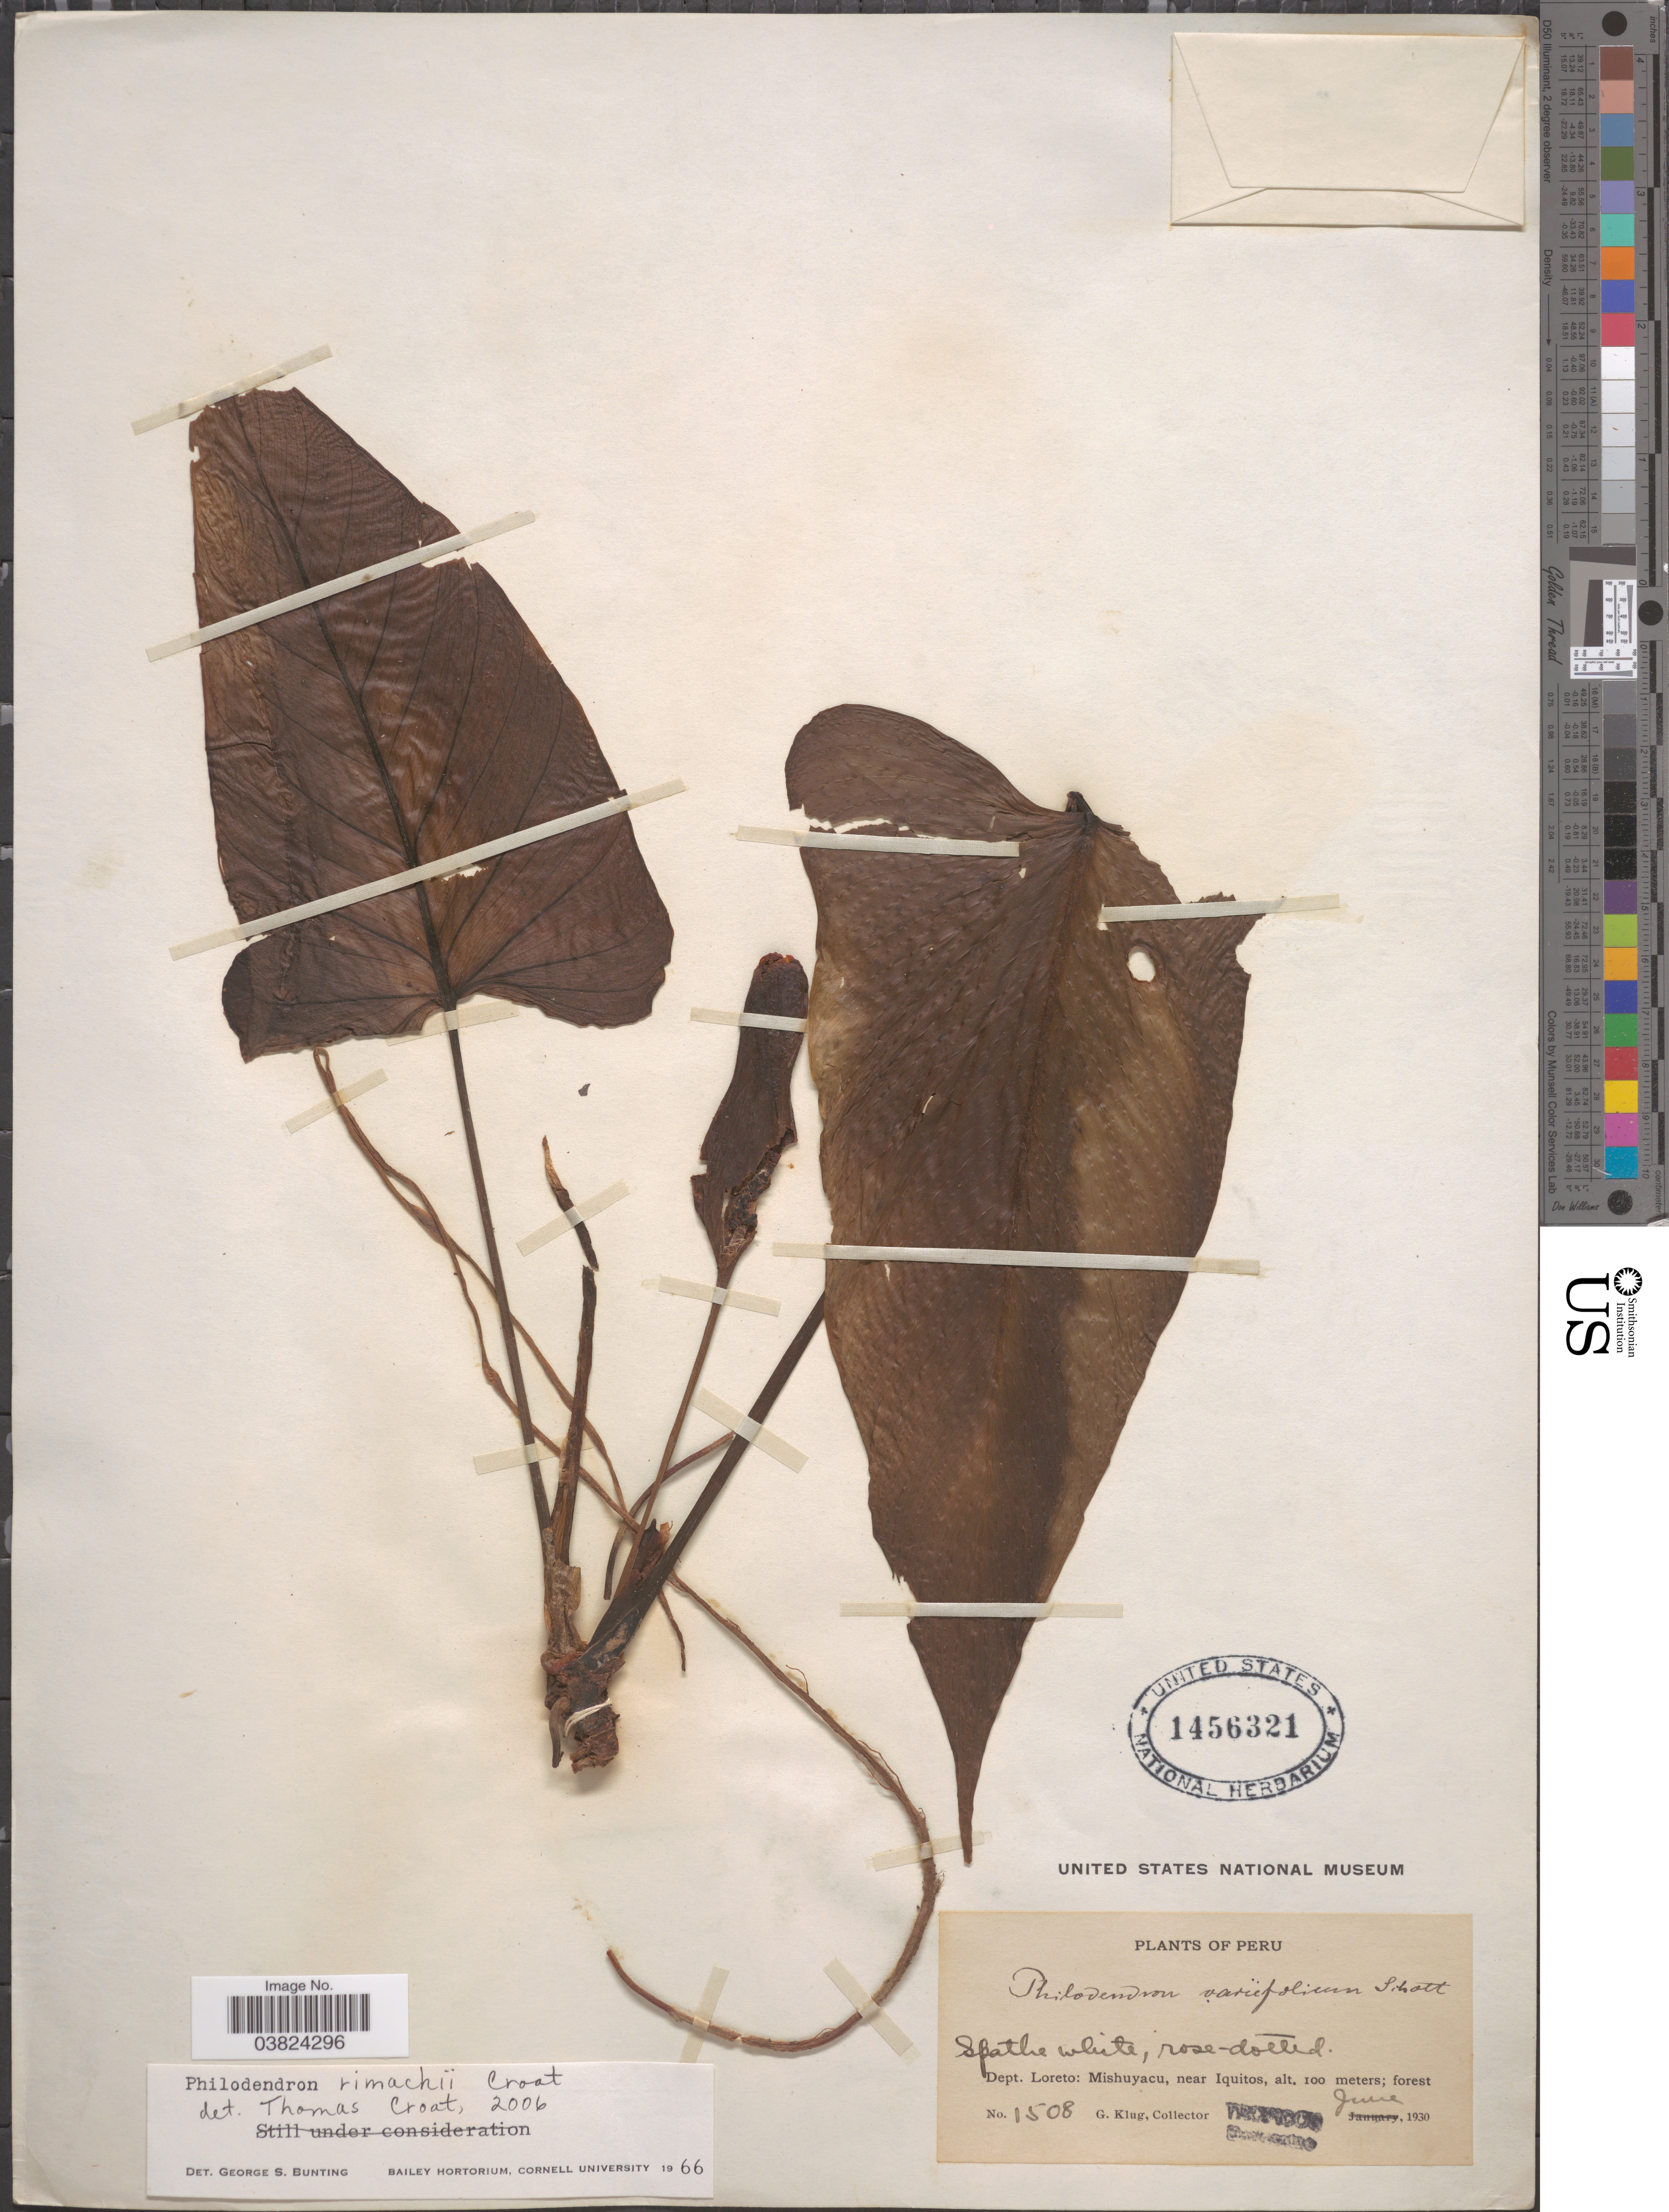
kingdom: Plantae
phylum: Tracheophyta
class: Liliopsida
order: Alismatales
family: Araceae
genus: Philodendron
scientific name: Philodendron rimachii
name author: Croat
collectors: G. Klug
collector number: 1508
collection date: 1930-06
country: Peru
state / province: Loreto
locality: Dept. Loreto: Mishuyacu, near Iquitos.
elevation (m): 100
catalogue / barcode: US 1456321